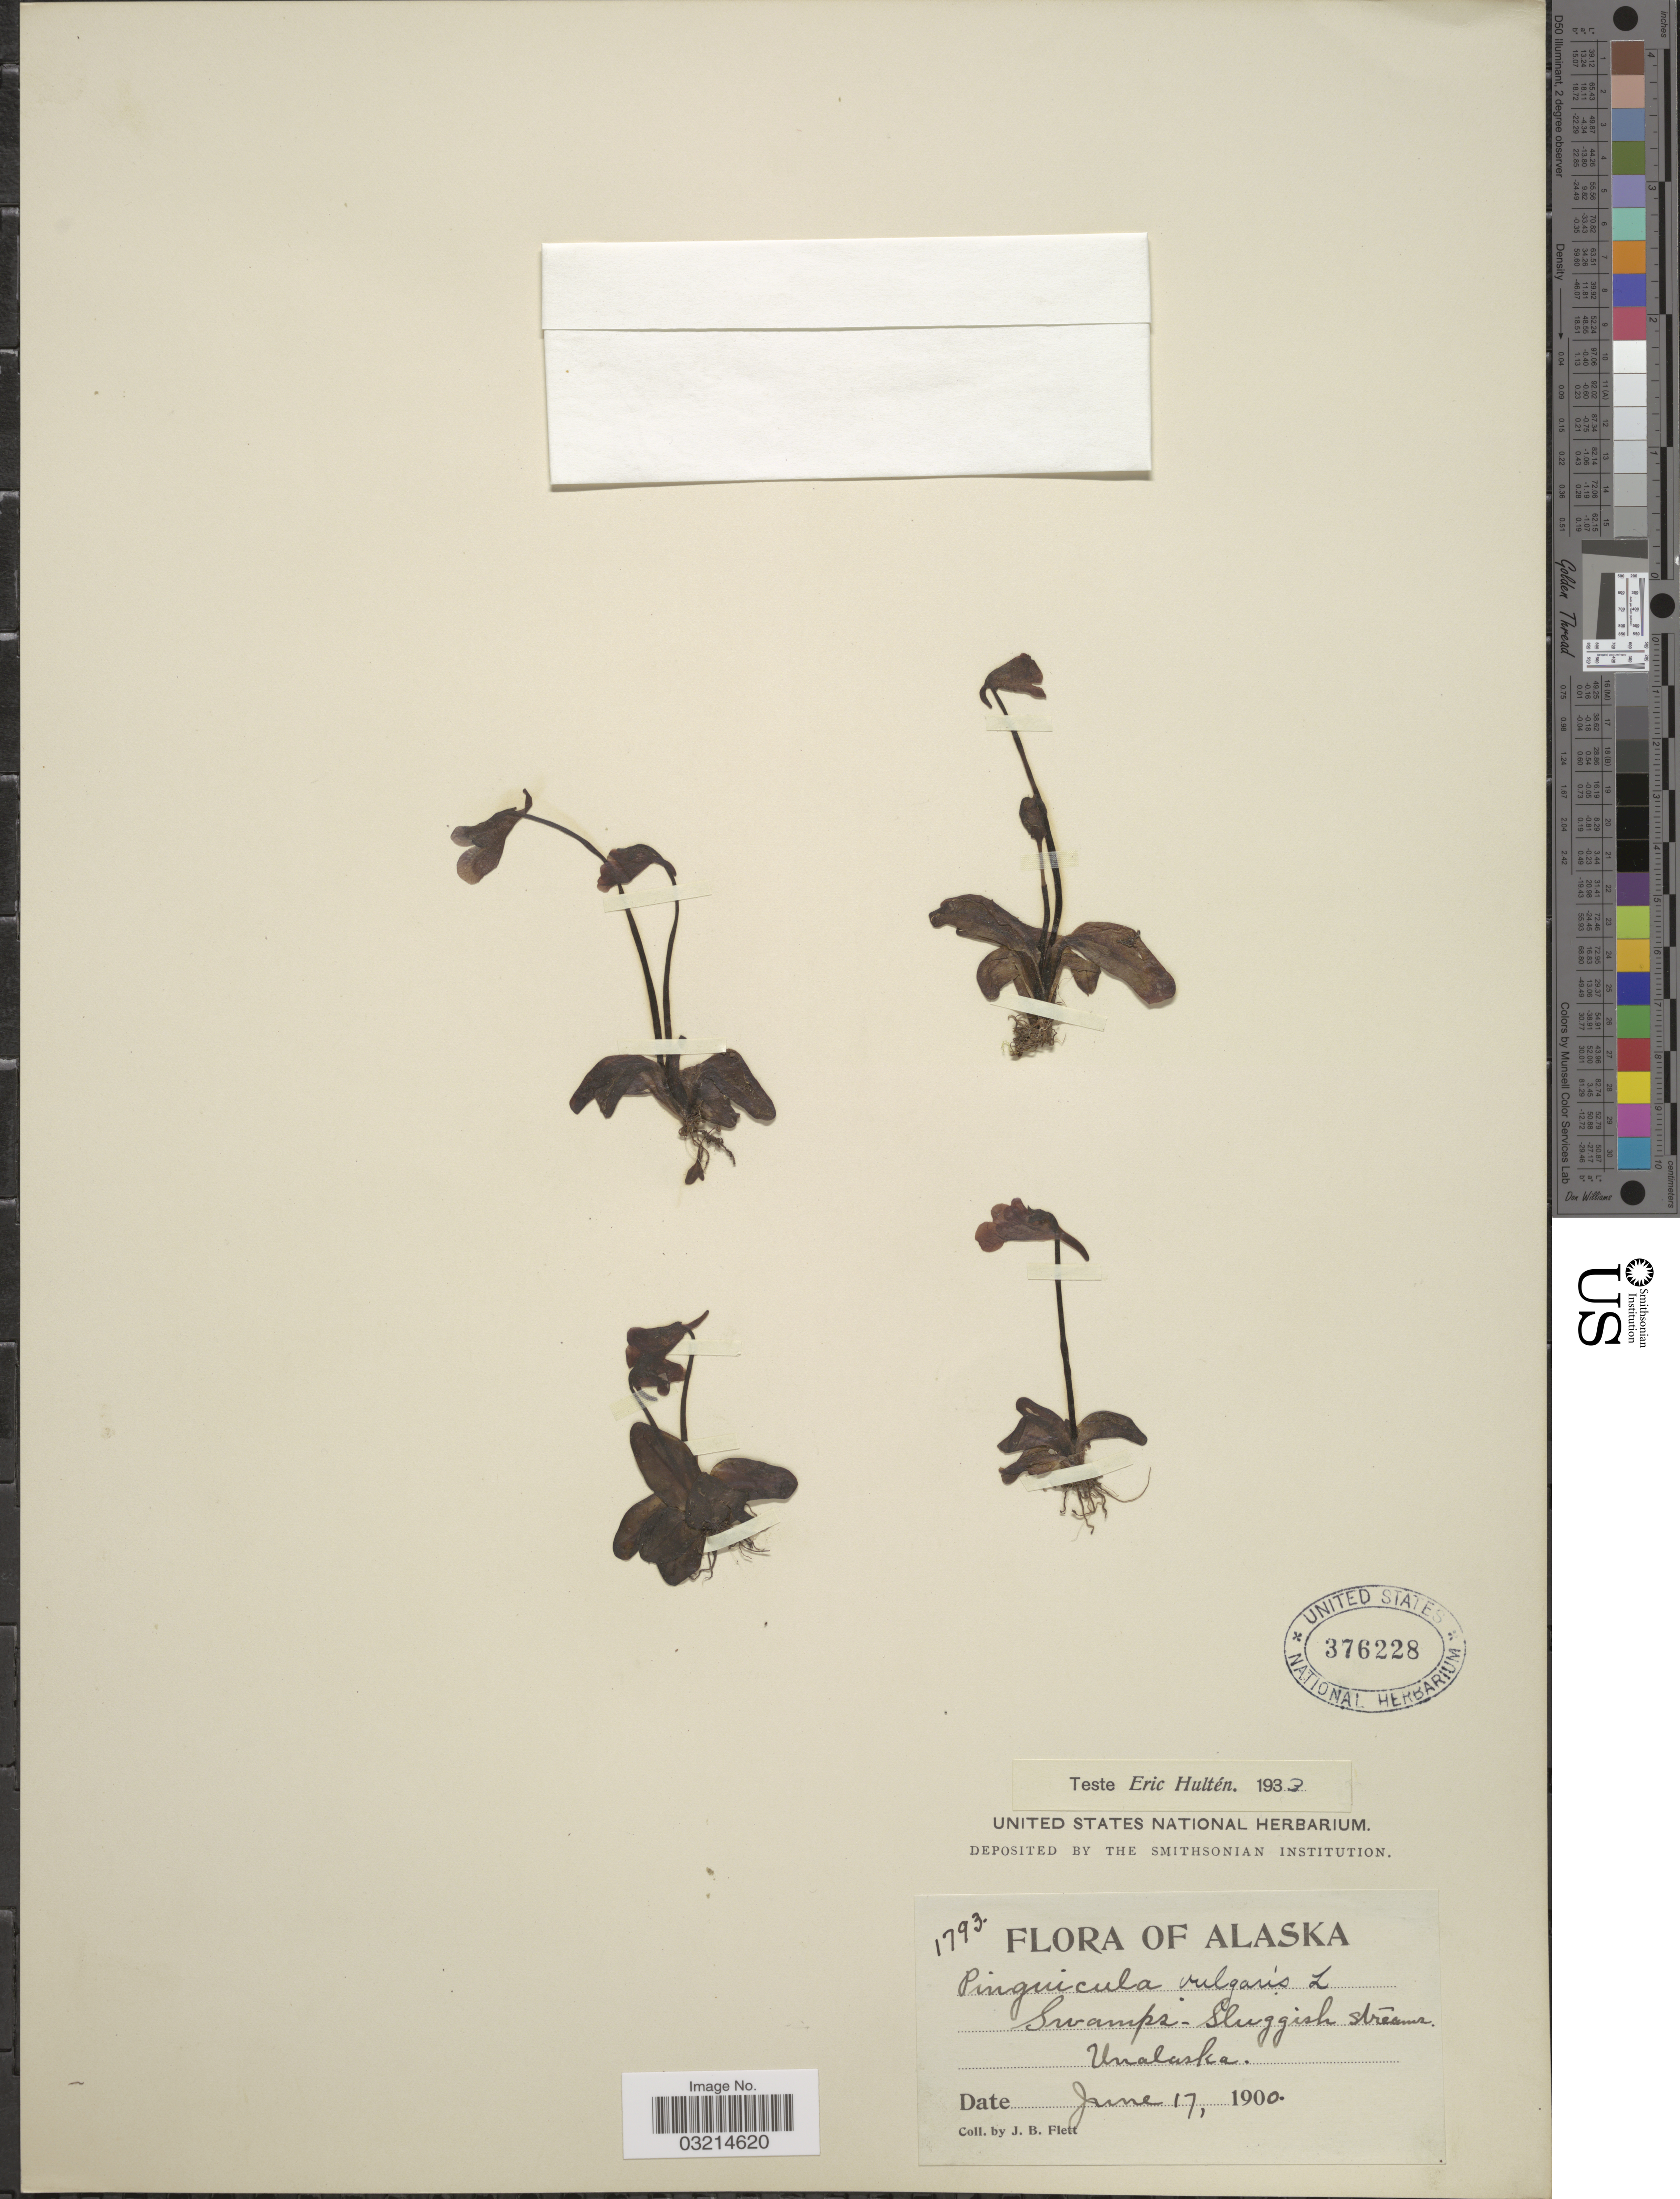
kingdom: Plantae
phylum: Tracheophyta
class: Magnoliopsida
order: Lamiales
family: Lentibulariaceae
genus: Pinguicula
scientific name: Pinguicula vulgaris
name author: L.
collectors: J. Flett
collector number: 1793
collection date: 1900-06-17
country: United States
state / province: Alaska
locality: Unalaska.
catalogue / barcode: US 376228